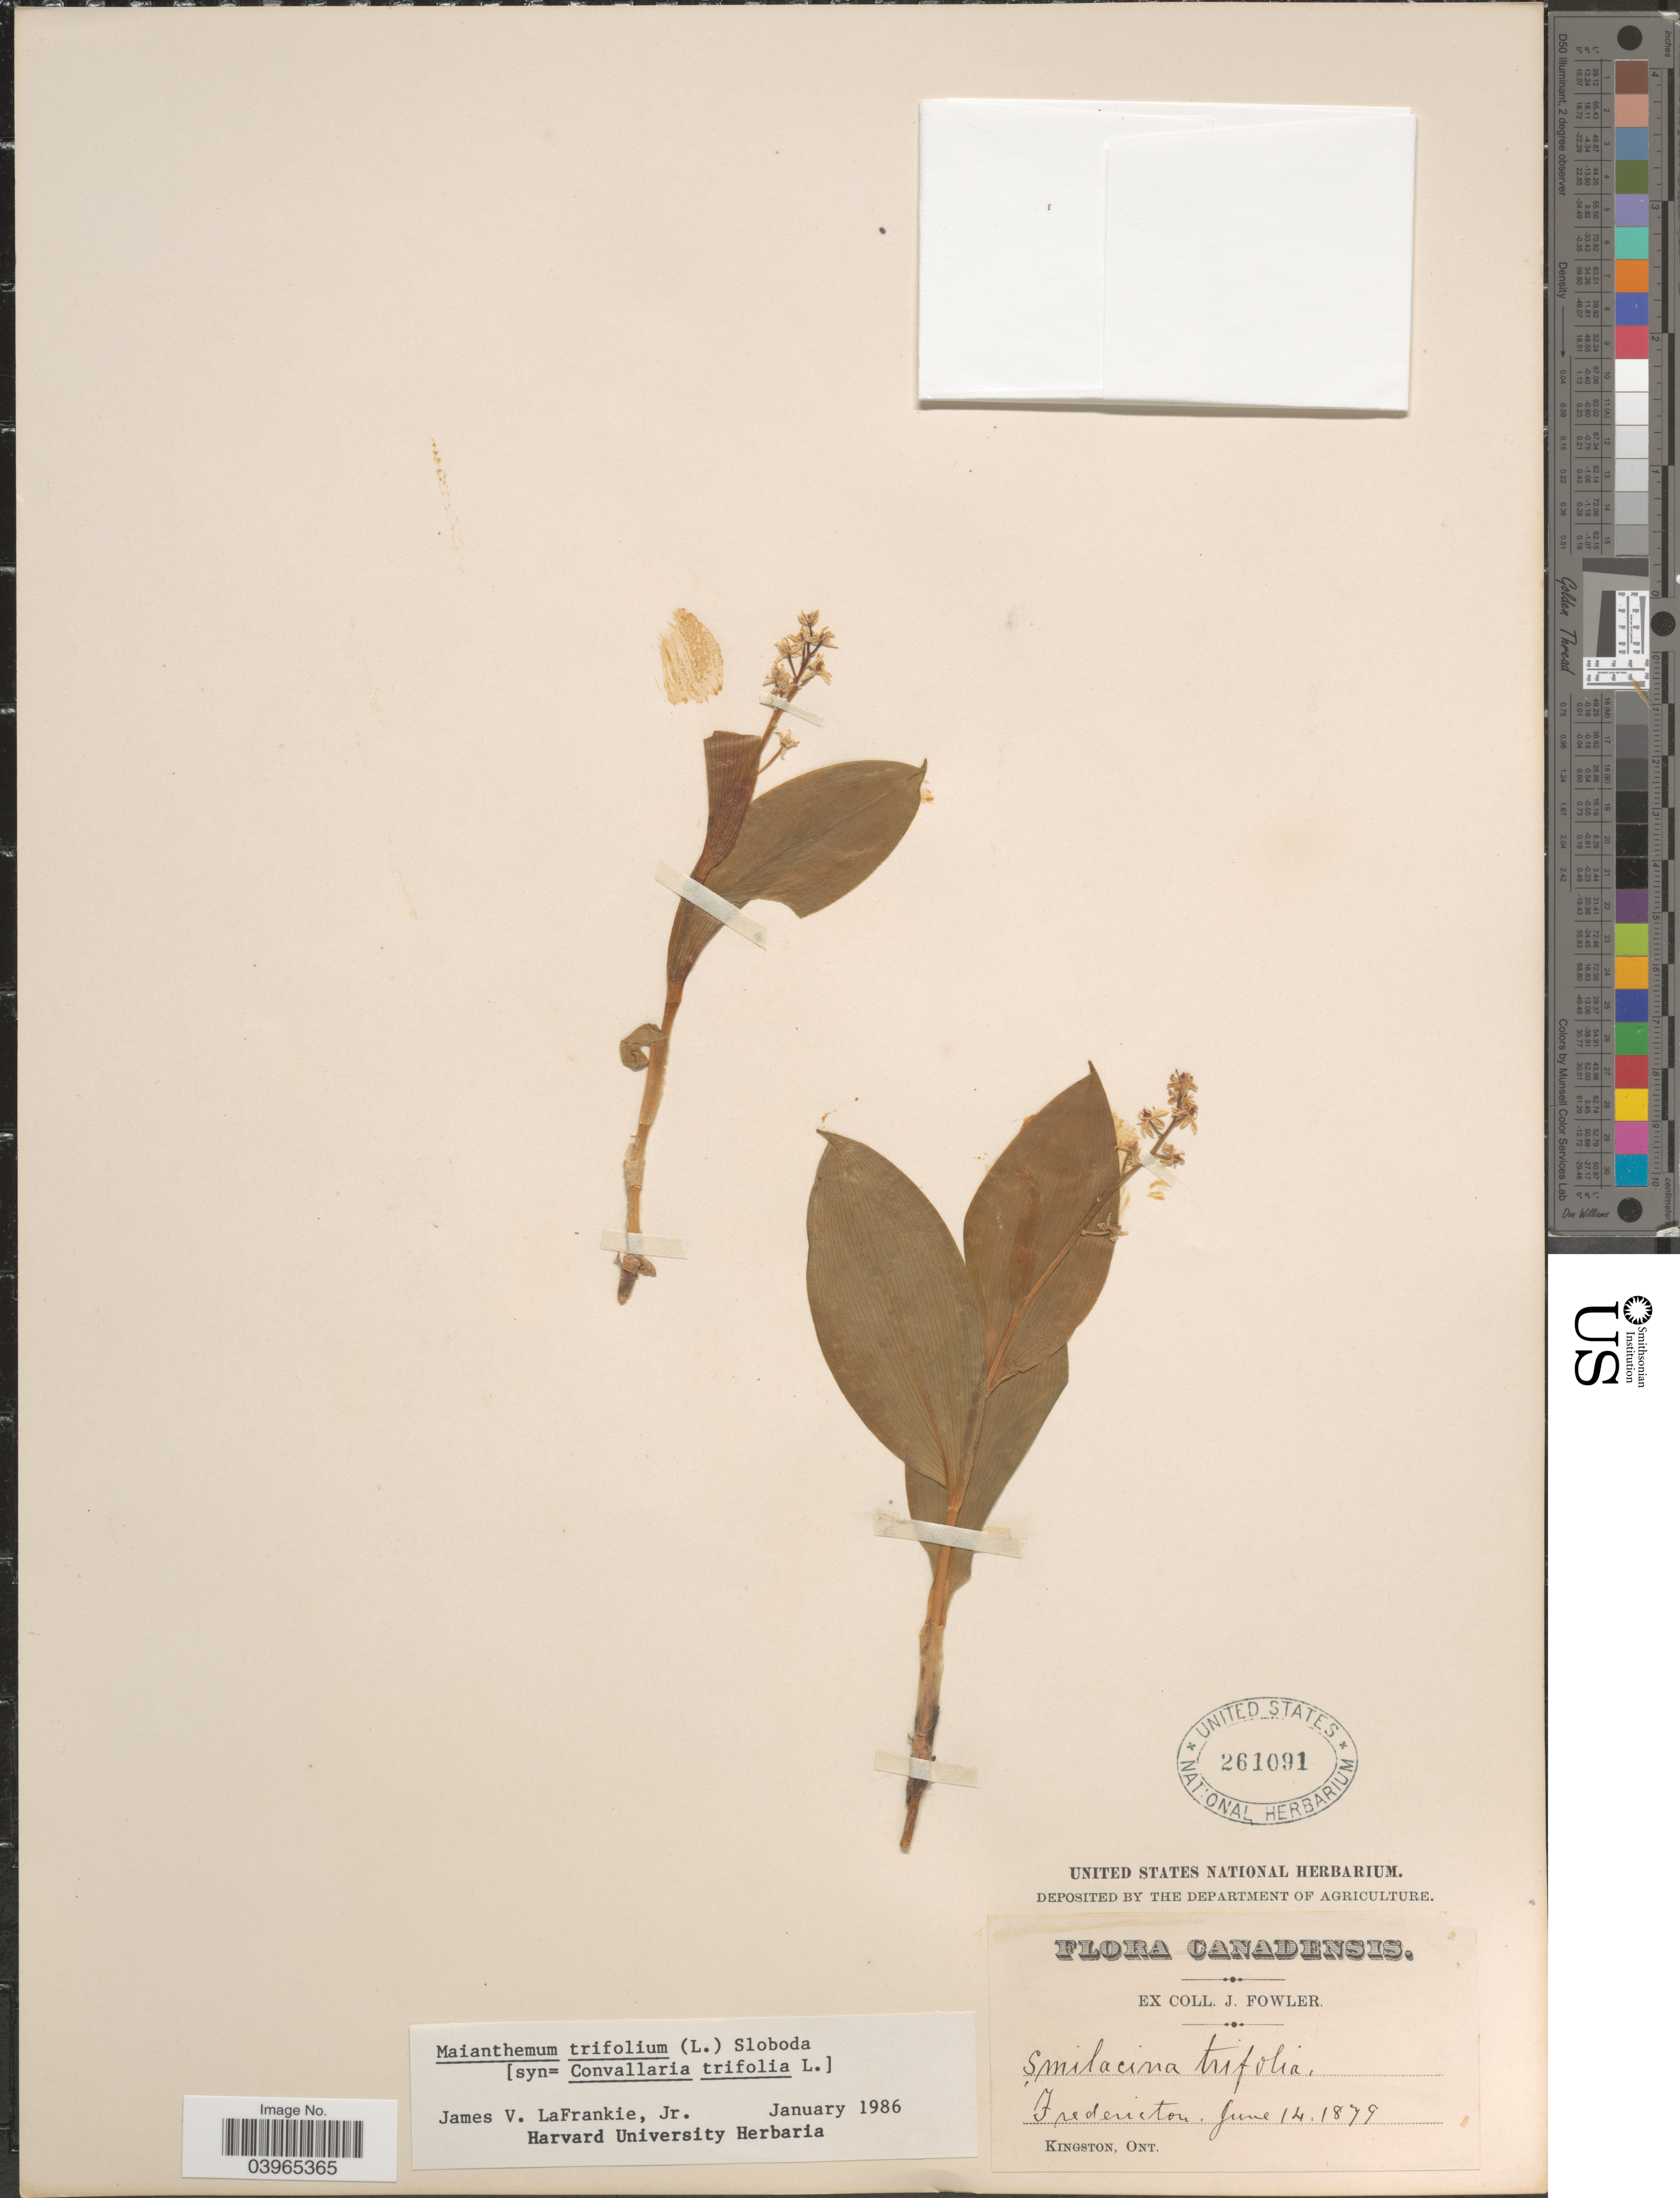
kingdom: Plantae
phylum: Tracheophyta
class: Liliopsida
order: Asparagales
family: Asparagaceae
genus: Maianthemum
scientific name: Maianthemum trifolium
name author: (L.) Sloboda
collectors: J. Fowler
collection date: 1879-06-14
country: Canada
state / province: New Brunswick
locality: Fredericton.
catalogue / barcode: US 261091